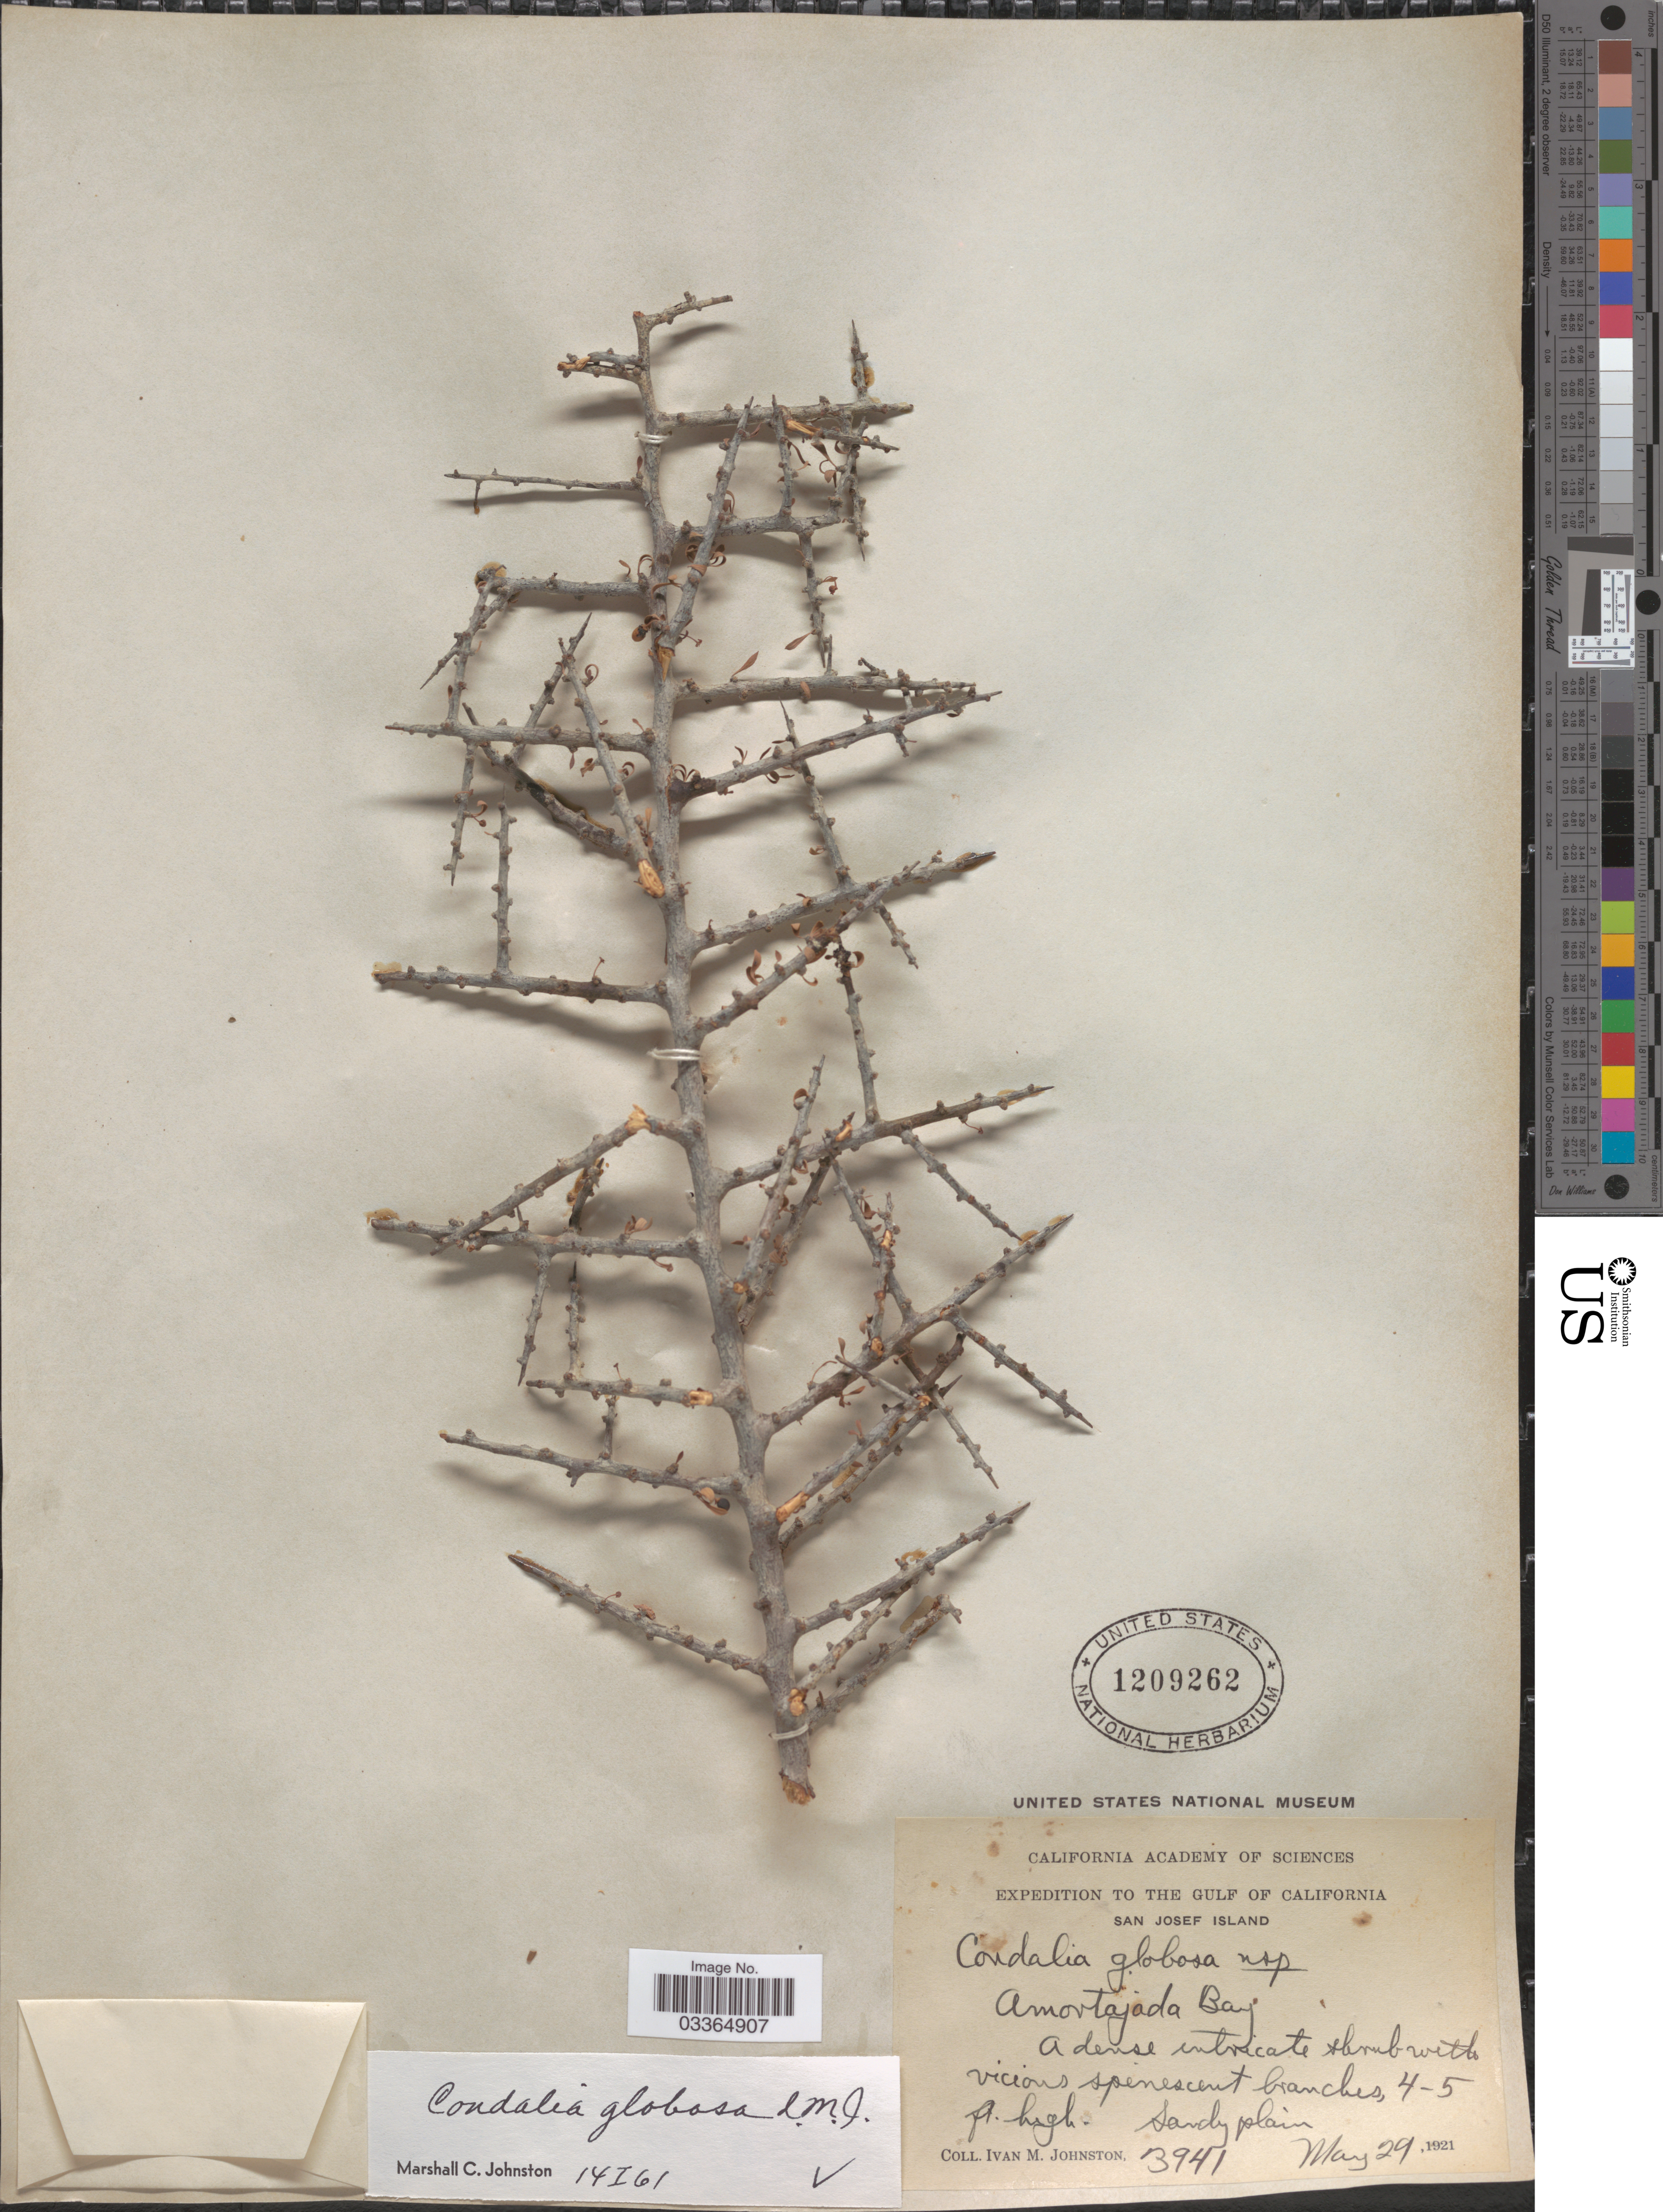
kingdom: Plantae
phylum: Tracheophyta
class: Magnoliopsida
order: Rosales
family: Rhamnaceae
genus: Condalia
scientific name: Condalia globosa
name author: I.M. Johnst.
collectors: I.M. Johnston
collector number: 3941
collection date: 1921-05-29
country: Mexico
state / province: Baja California Sur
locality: The Gulf of California. San Josef Island. Amortajada Bay.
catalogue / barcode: US 1209262